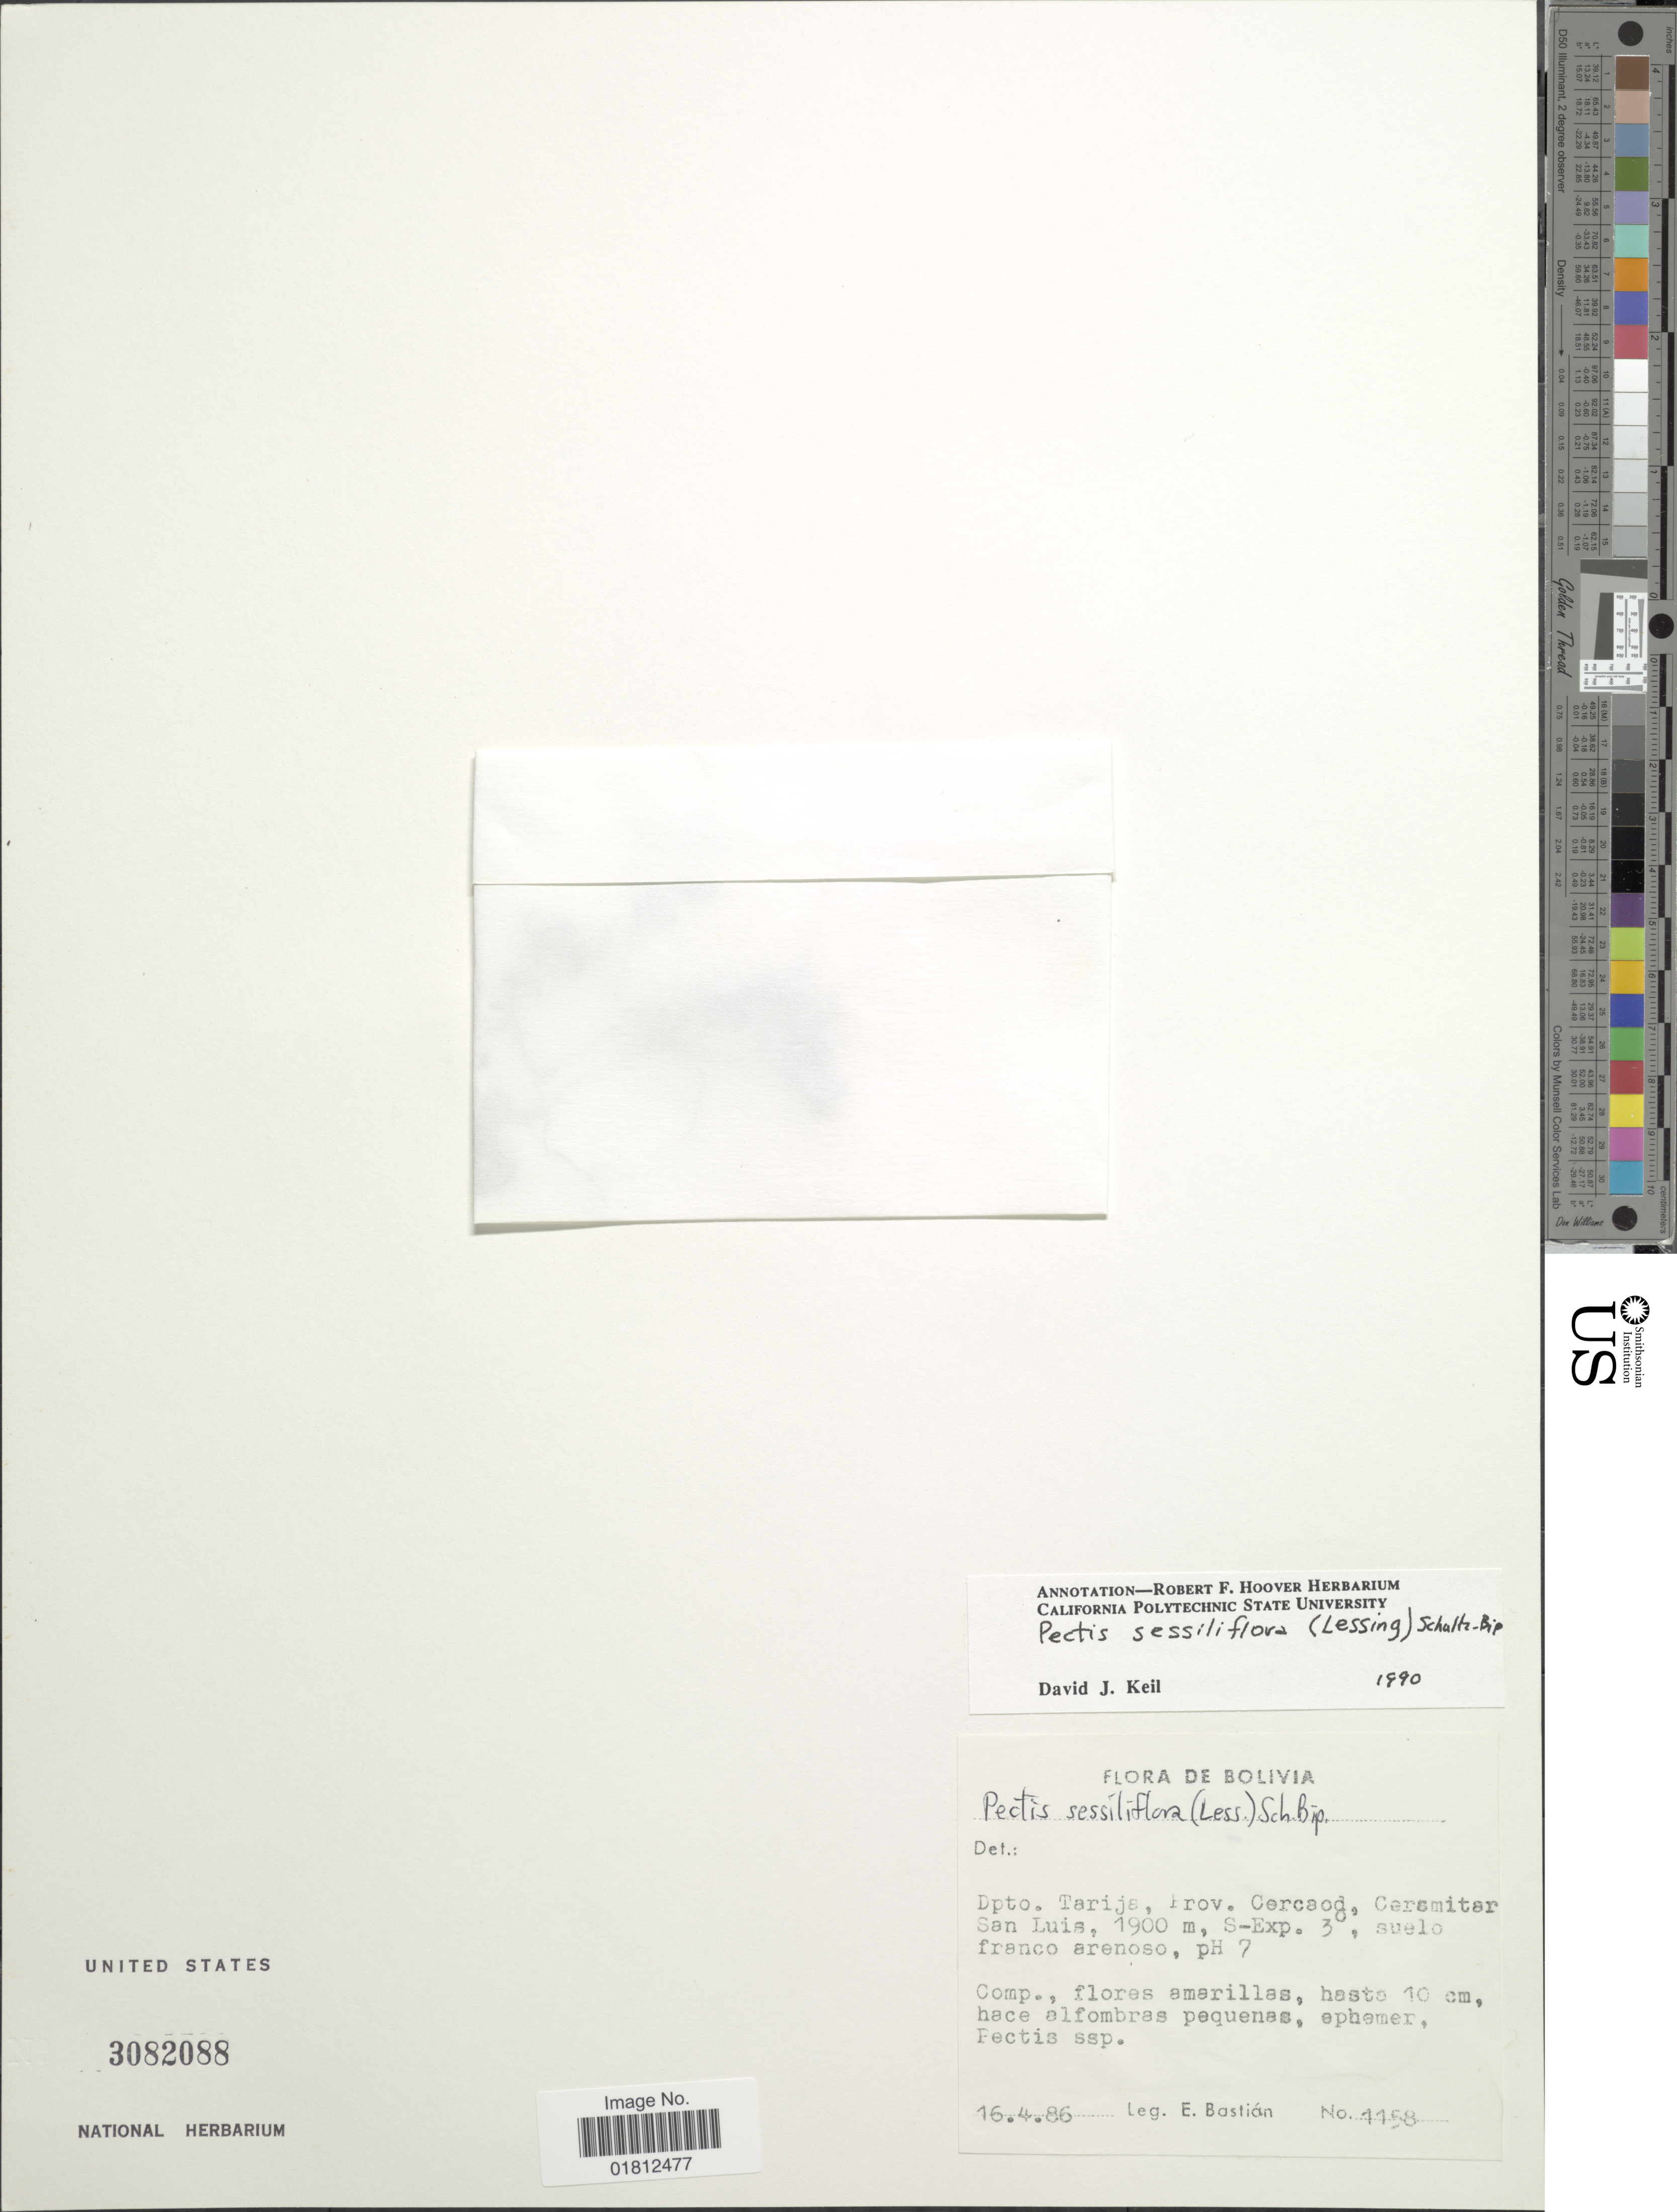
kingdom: Plantae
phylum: Tracheophyta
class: Magnoliopsida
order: Asterales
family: Asteraceae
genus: Pectis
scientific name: Pectis sessiliflora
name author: (Less.) Sch. Bip.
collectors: E. Bastion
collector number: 1158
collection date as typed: Transcribed d/m/y: 16/4/86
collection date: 1986-04-16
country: Bolivia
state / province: Tarija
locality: Prov. Cercaod., Cersmitar San Luis, S-Exp.3, suelo franco arenoso, pH 7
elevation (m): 1900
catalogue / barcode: US 3082088